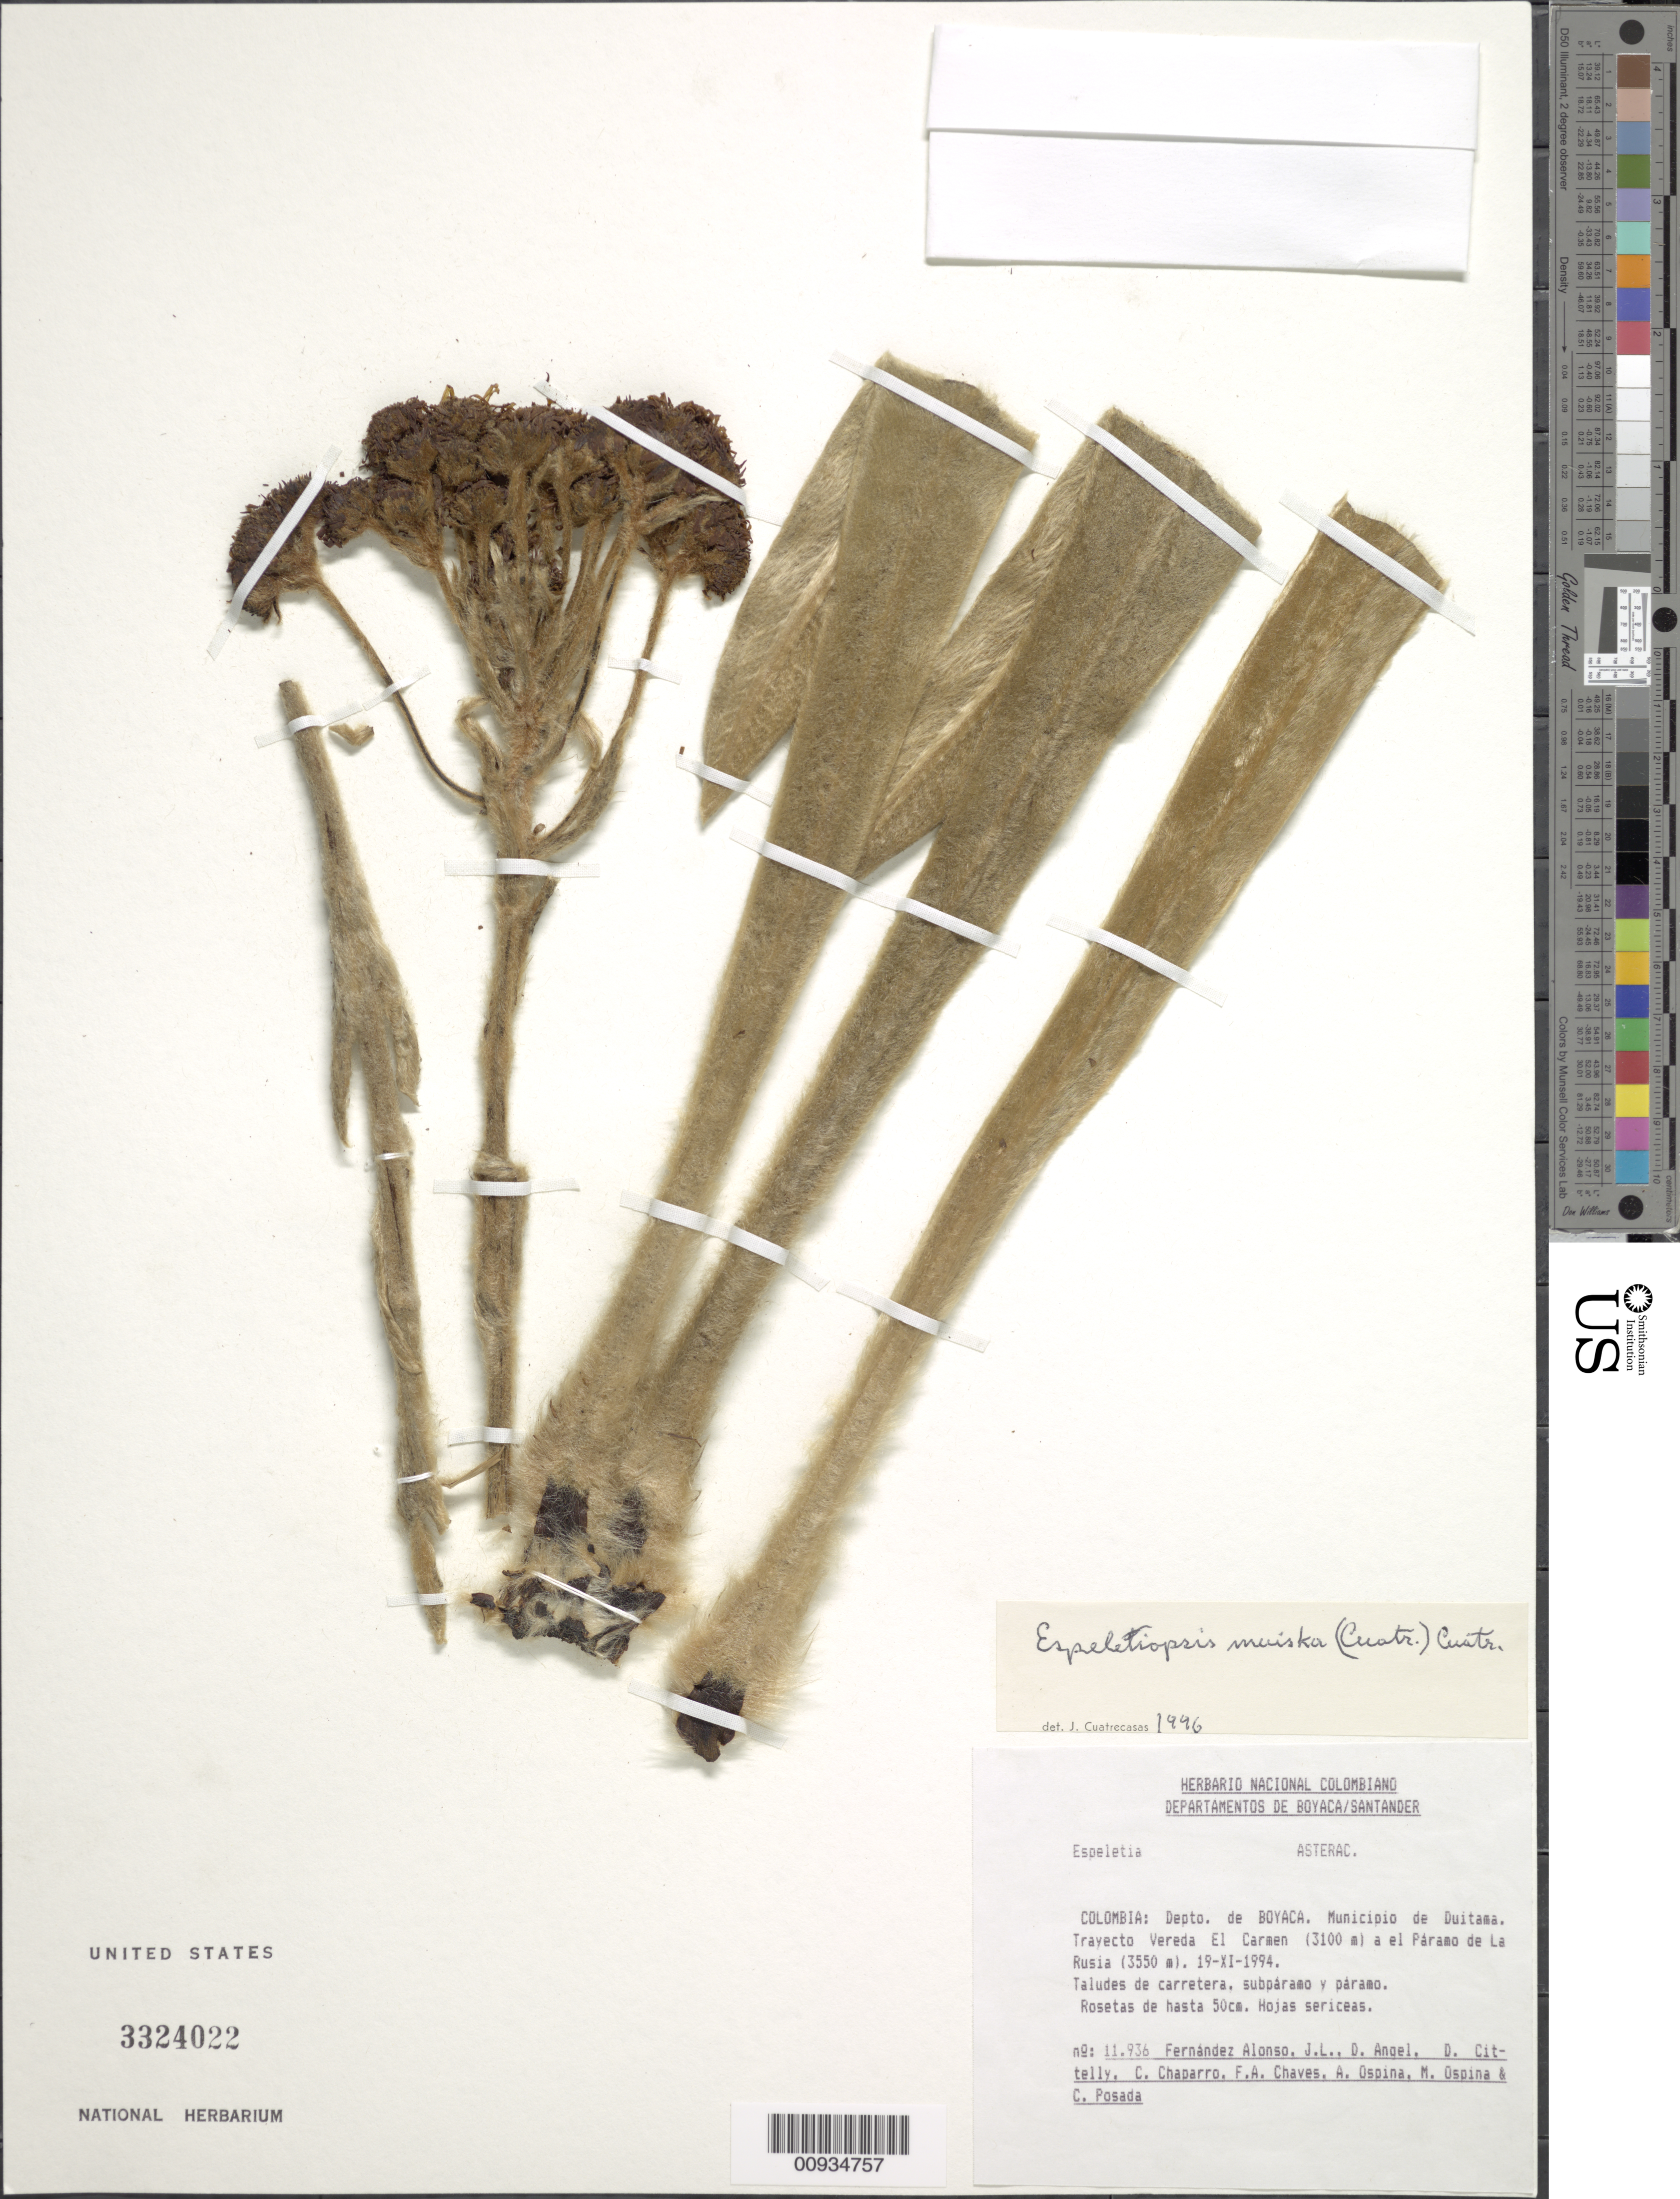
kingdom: Plantae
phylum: Tracheophyta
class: Magnoliopsida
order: Asterales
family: Asteraceae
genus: Espeletiopsis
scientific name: Espeletiopsis muiska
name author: (Cuatrec.) Cuatrec.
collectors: J. L. Fernández-Alonso, D. Angel, D. Cittelly, C. Chaparro & et al.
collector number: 11936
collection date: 1994-11-19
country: Colombia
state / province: Boyacá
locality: Depto de Boyacá. Municipio de Duitama. Trayecto Vereda El Carmen a el Paramo de La Rusia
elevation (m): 3100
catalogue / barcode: US 3324022